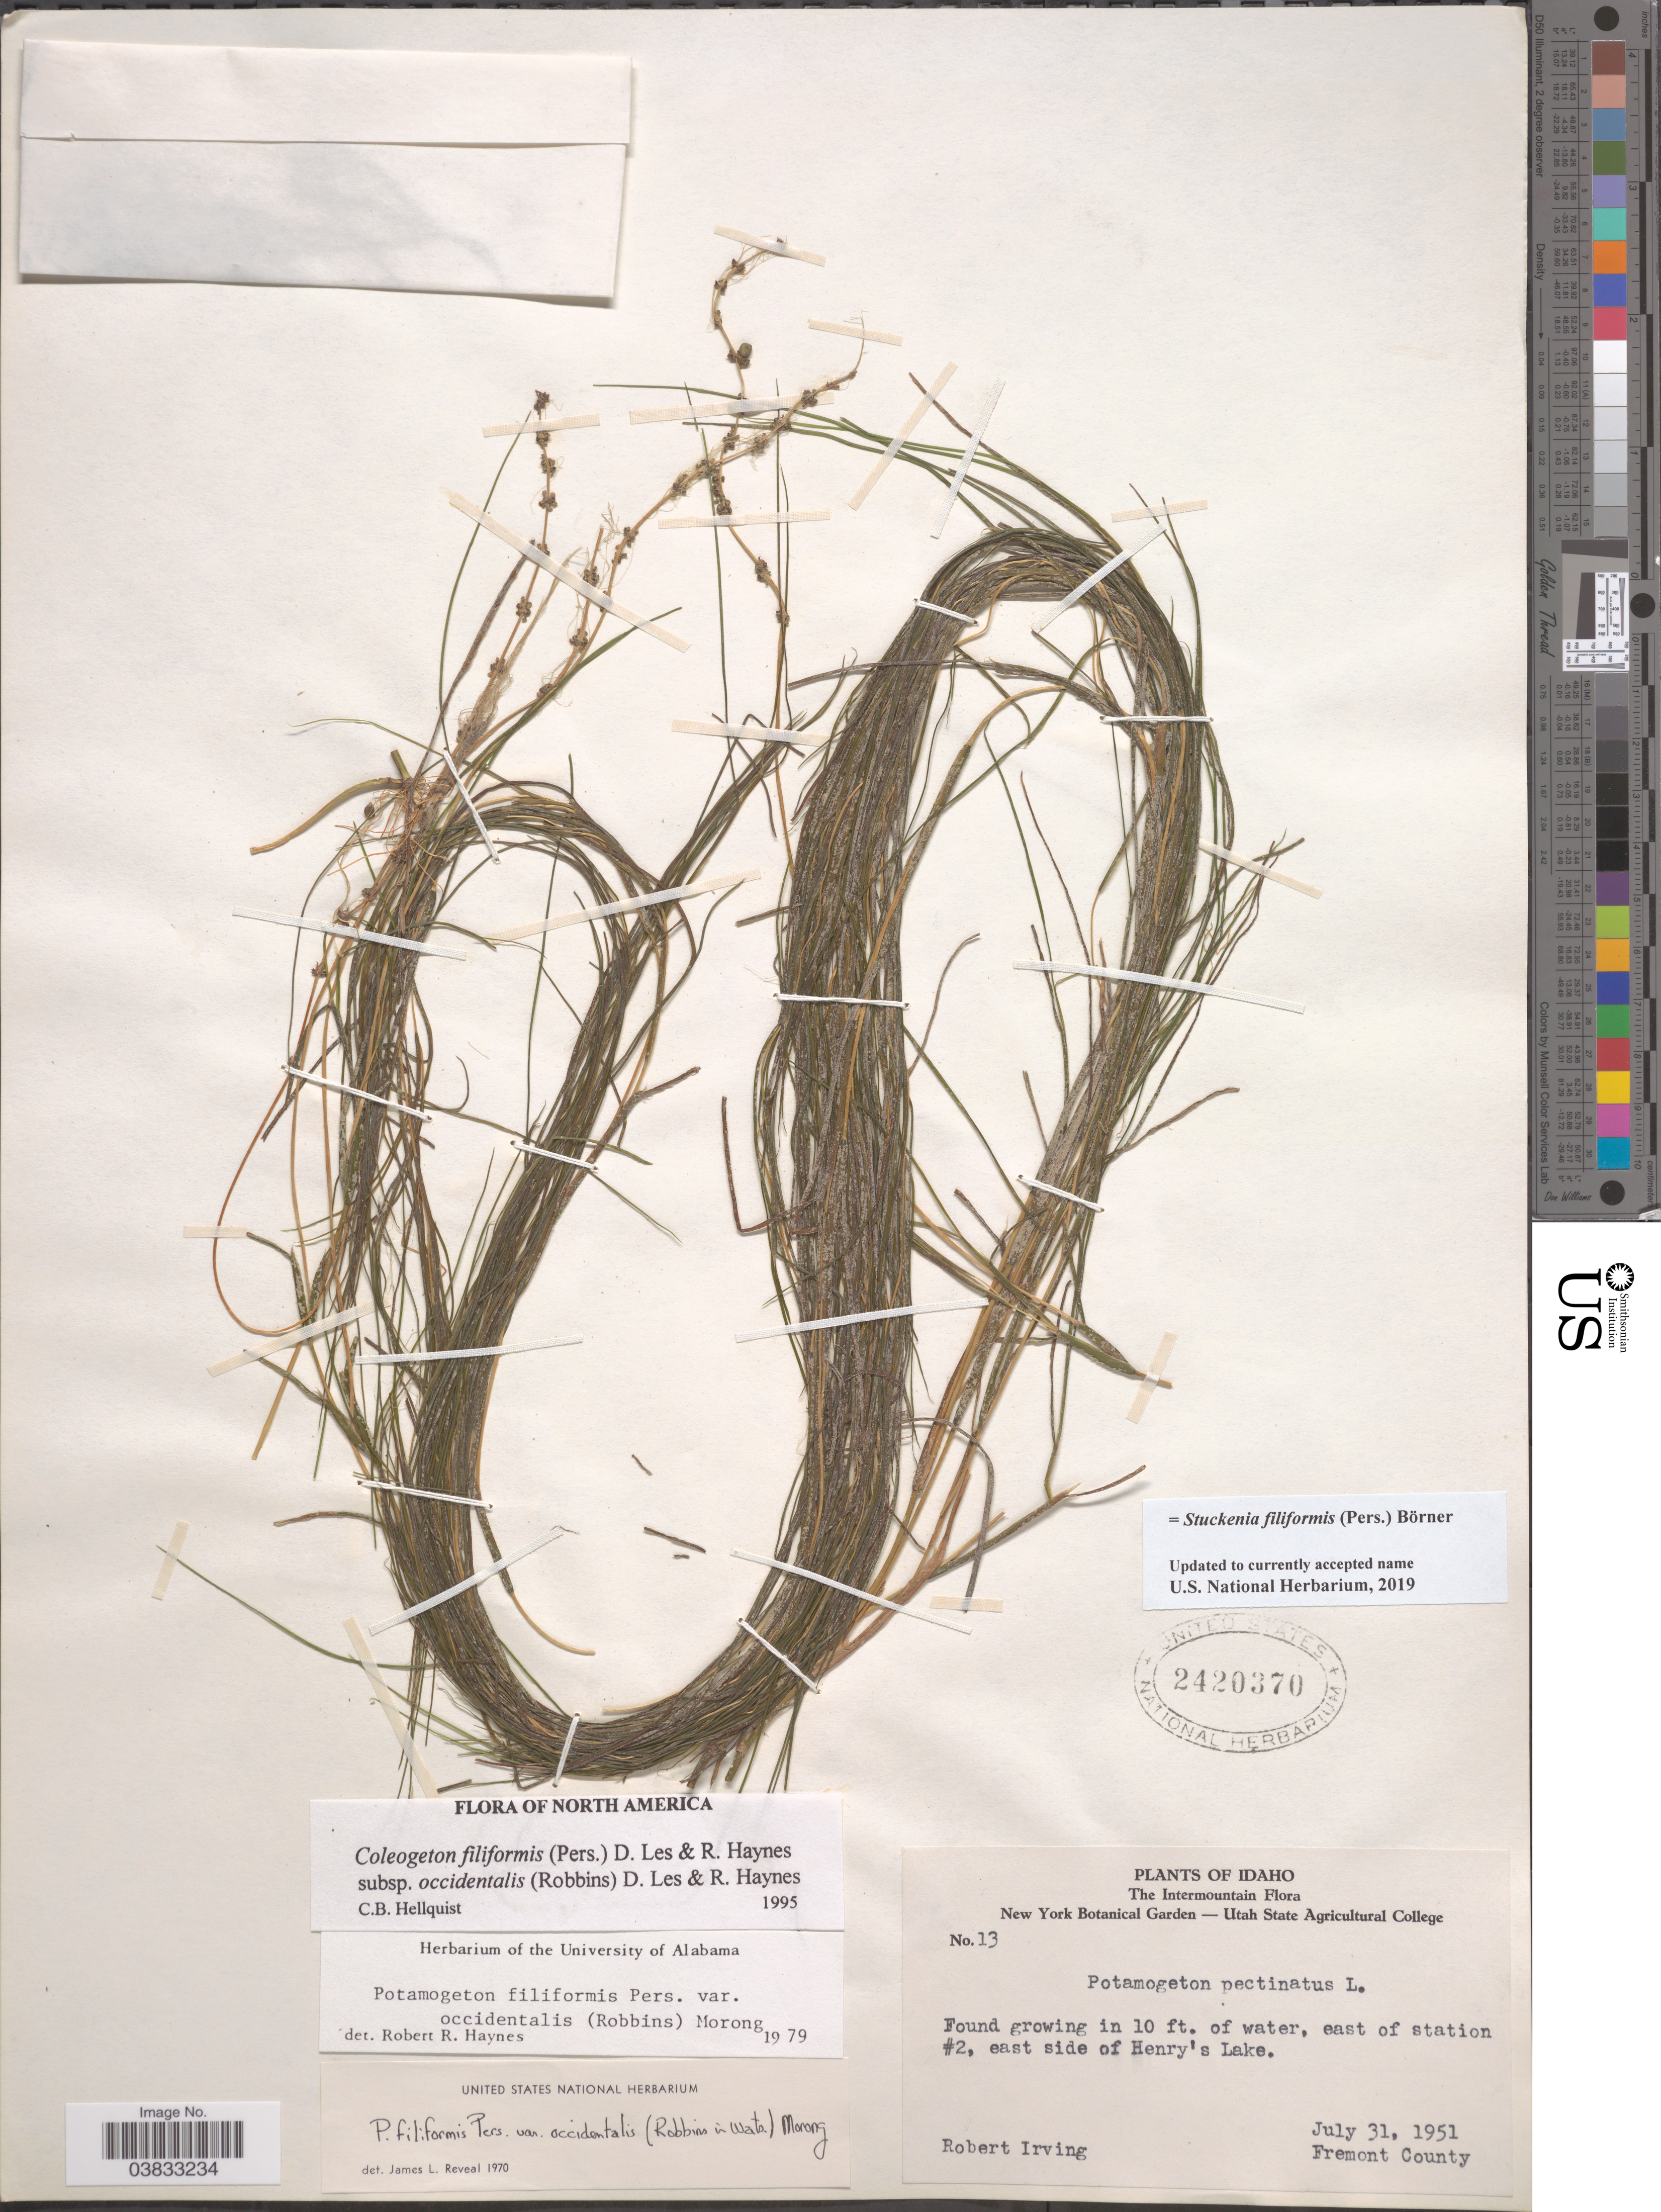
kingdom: Plantae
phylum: Tracheophyta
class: Liliopsida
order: Alismatales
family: Potamogetonaceae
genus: Stuckenia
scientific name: Stuckenia filiformis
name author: (Pers.) Börner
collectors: R. S. Irving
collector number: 13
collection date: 1951-07-31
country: United States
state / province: Idaho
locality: The Intermountain. East of station #2, east side of Henry's Lake. Fremont County.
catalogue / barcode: US 2420370